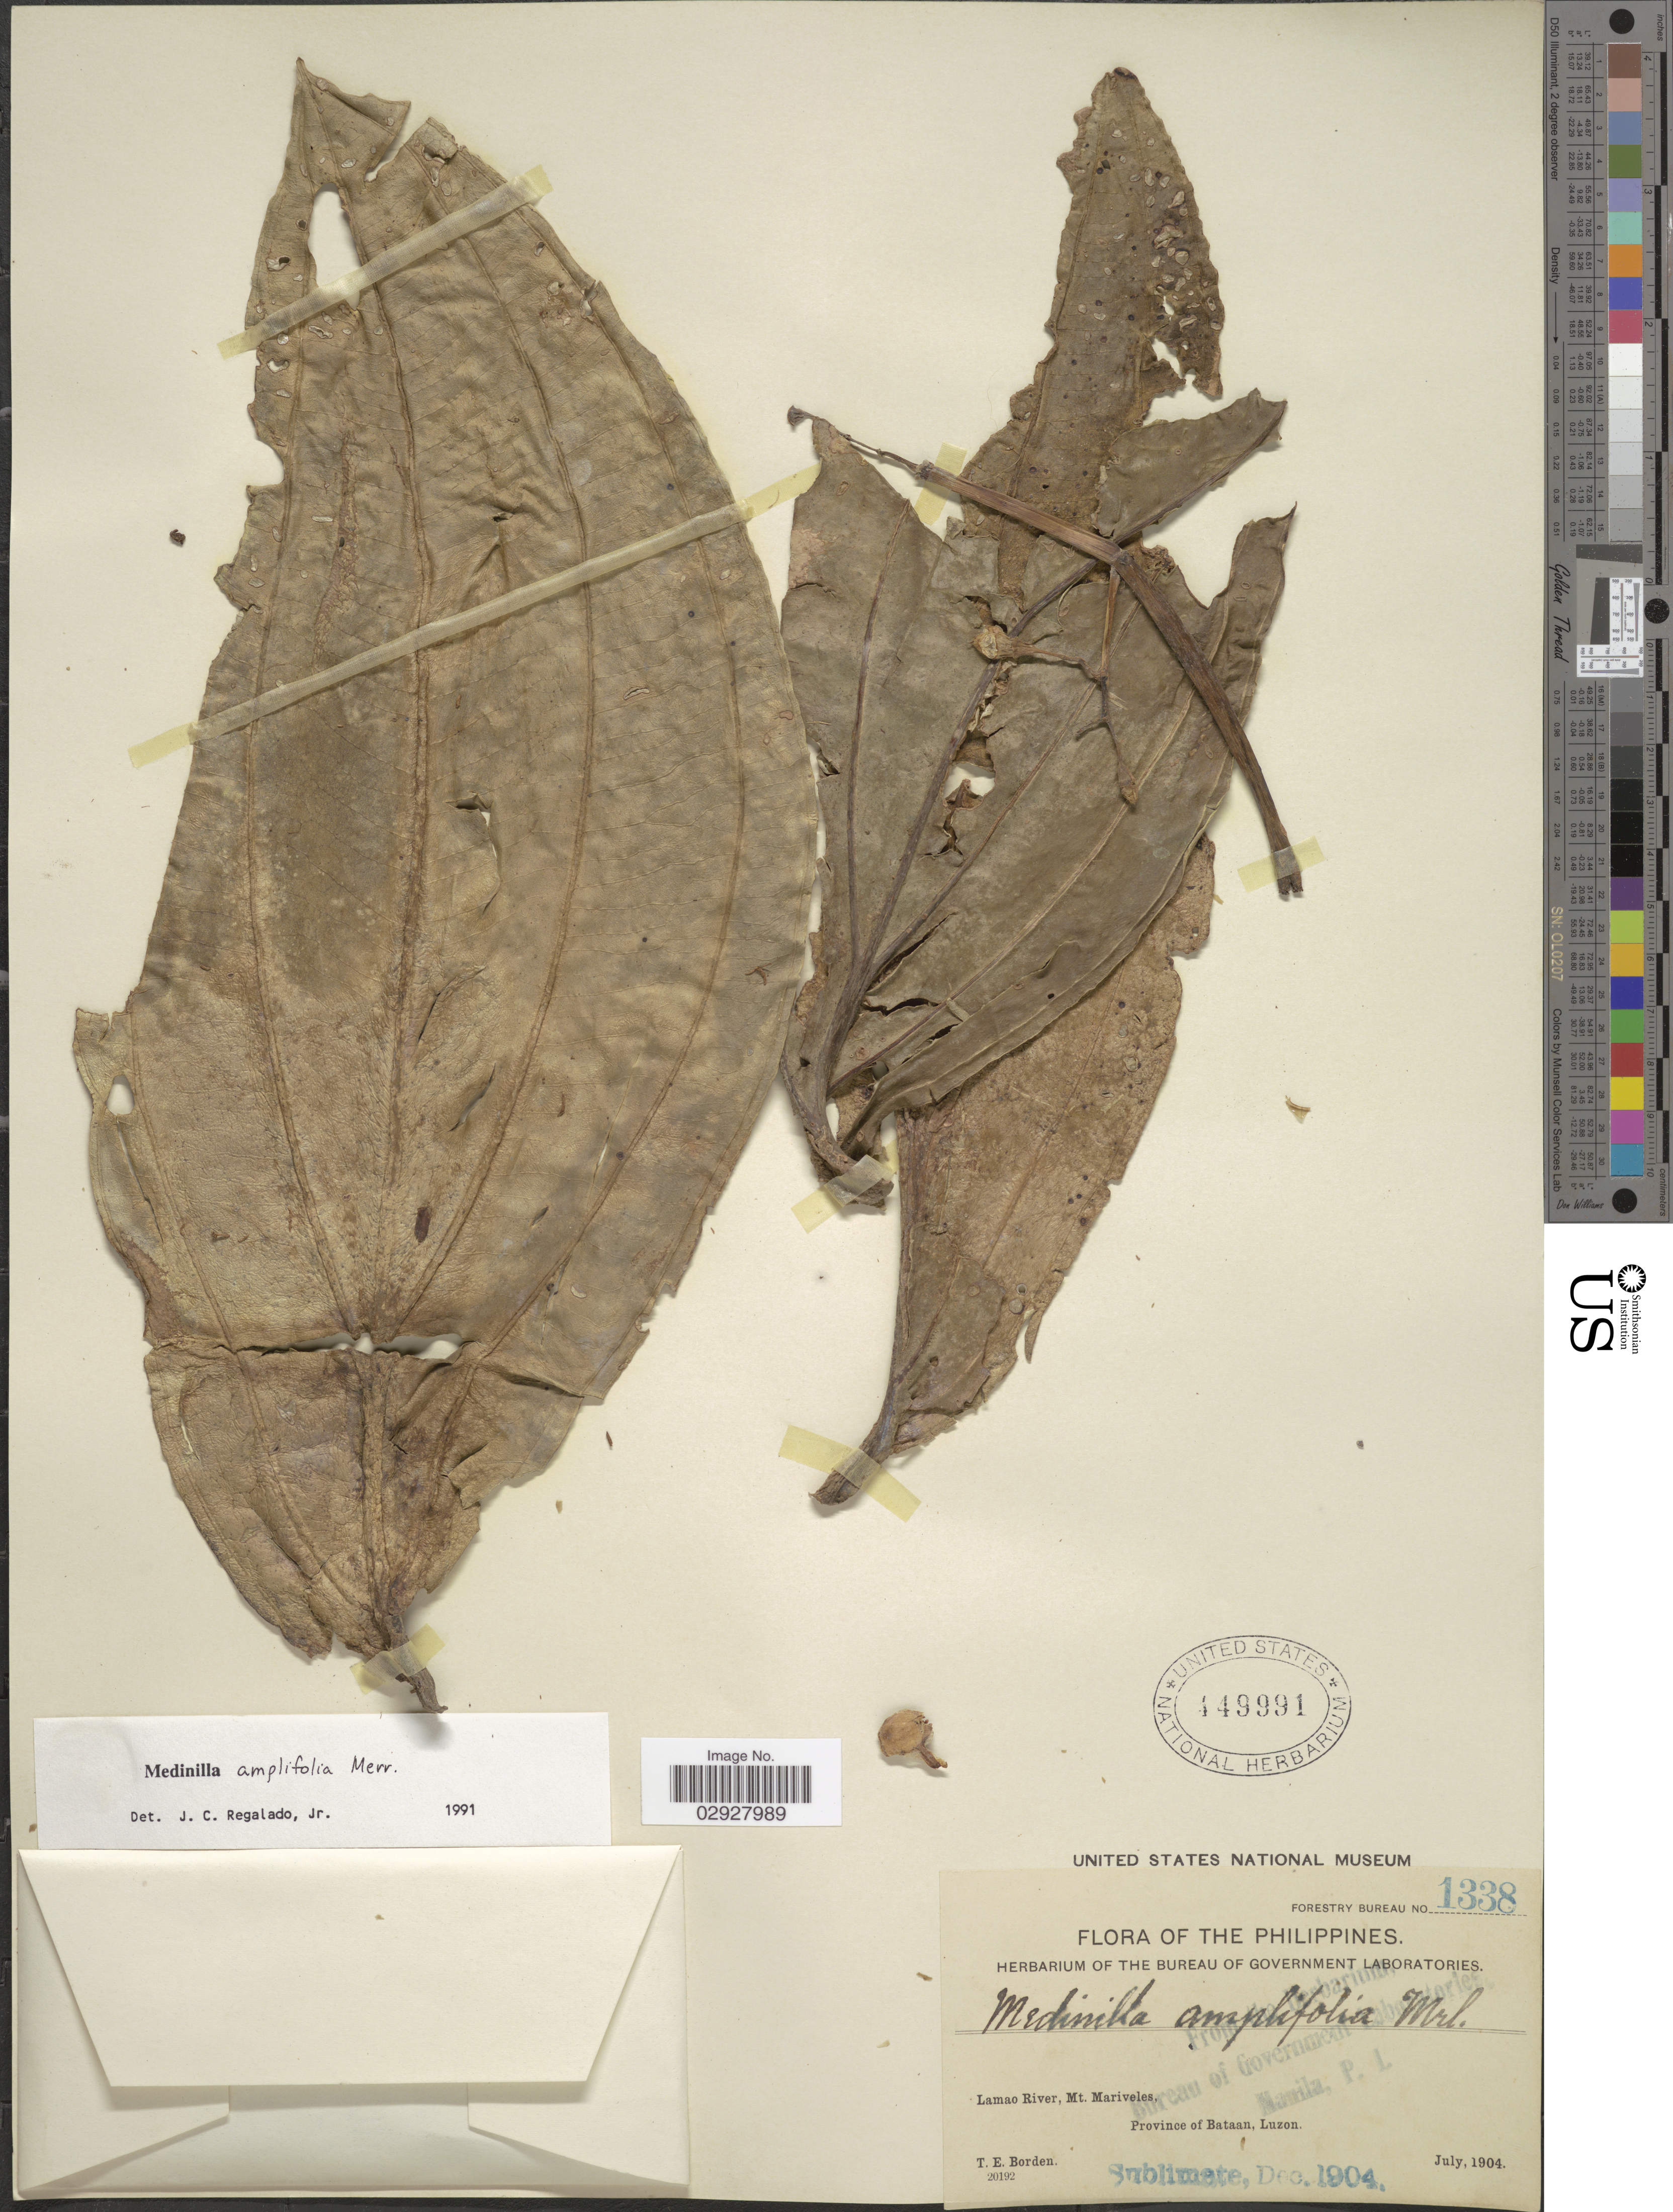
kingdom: Plantae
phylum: Tracheophyta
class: Magnoliopsida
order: Myrtales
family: Melastomataceae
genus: Medinilla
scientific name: Medinilla amplifolia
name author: Merr.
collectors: T. E. Borden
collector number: Forestry Bureau 1338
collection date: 1904-07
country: Philippines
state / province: Central Luzon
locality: Lamao River, Mt. Mariveles, Province of Bataan, Luzon.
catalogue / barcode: US 449991